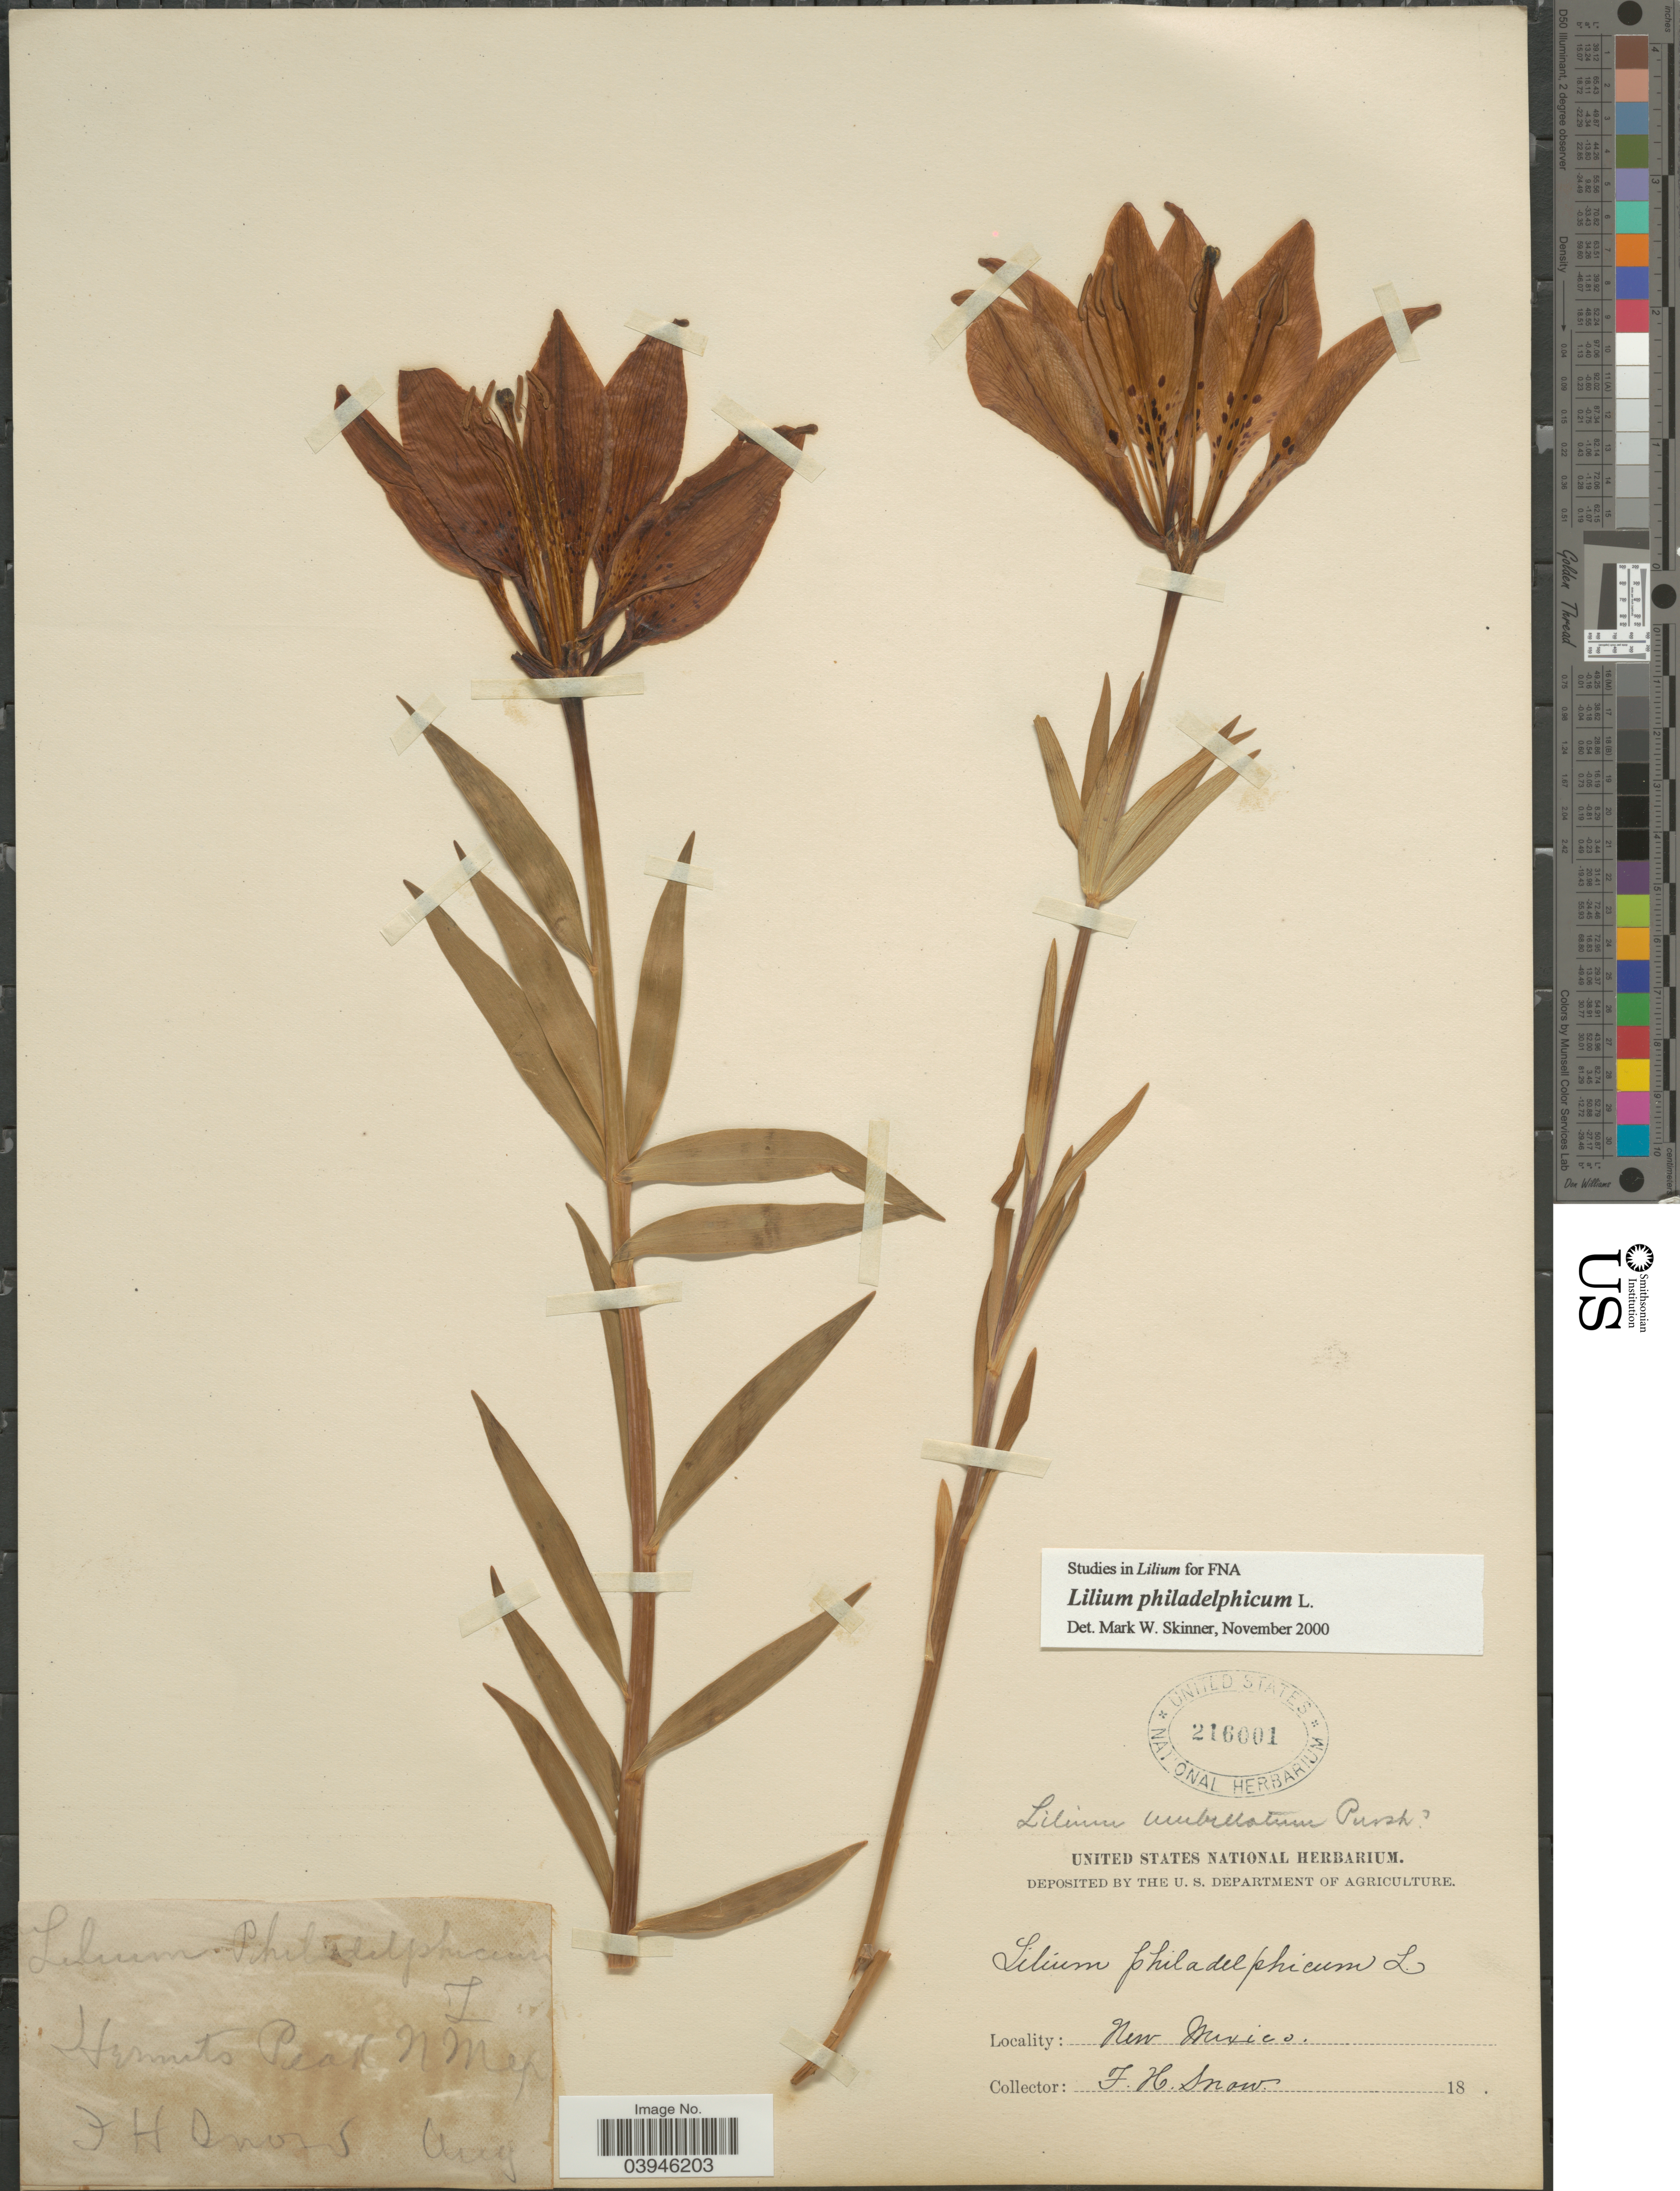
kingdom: Plantae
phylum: Tracheophyta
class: Liliopsida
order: Liliales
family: Liliaceae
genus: Lilium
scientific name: Lilium philadelphicum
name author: L.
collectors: F. H. Snow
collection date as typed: Aug 18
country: United States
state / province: New Mexico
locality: Hermits Peak.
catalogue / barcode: US 216001